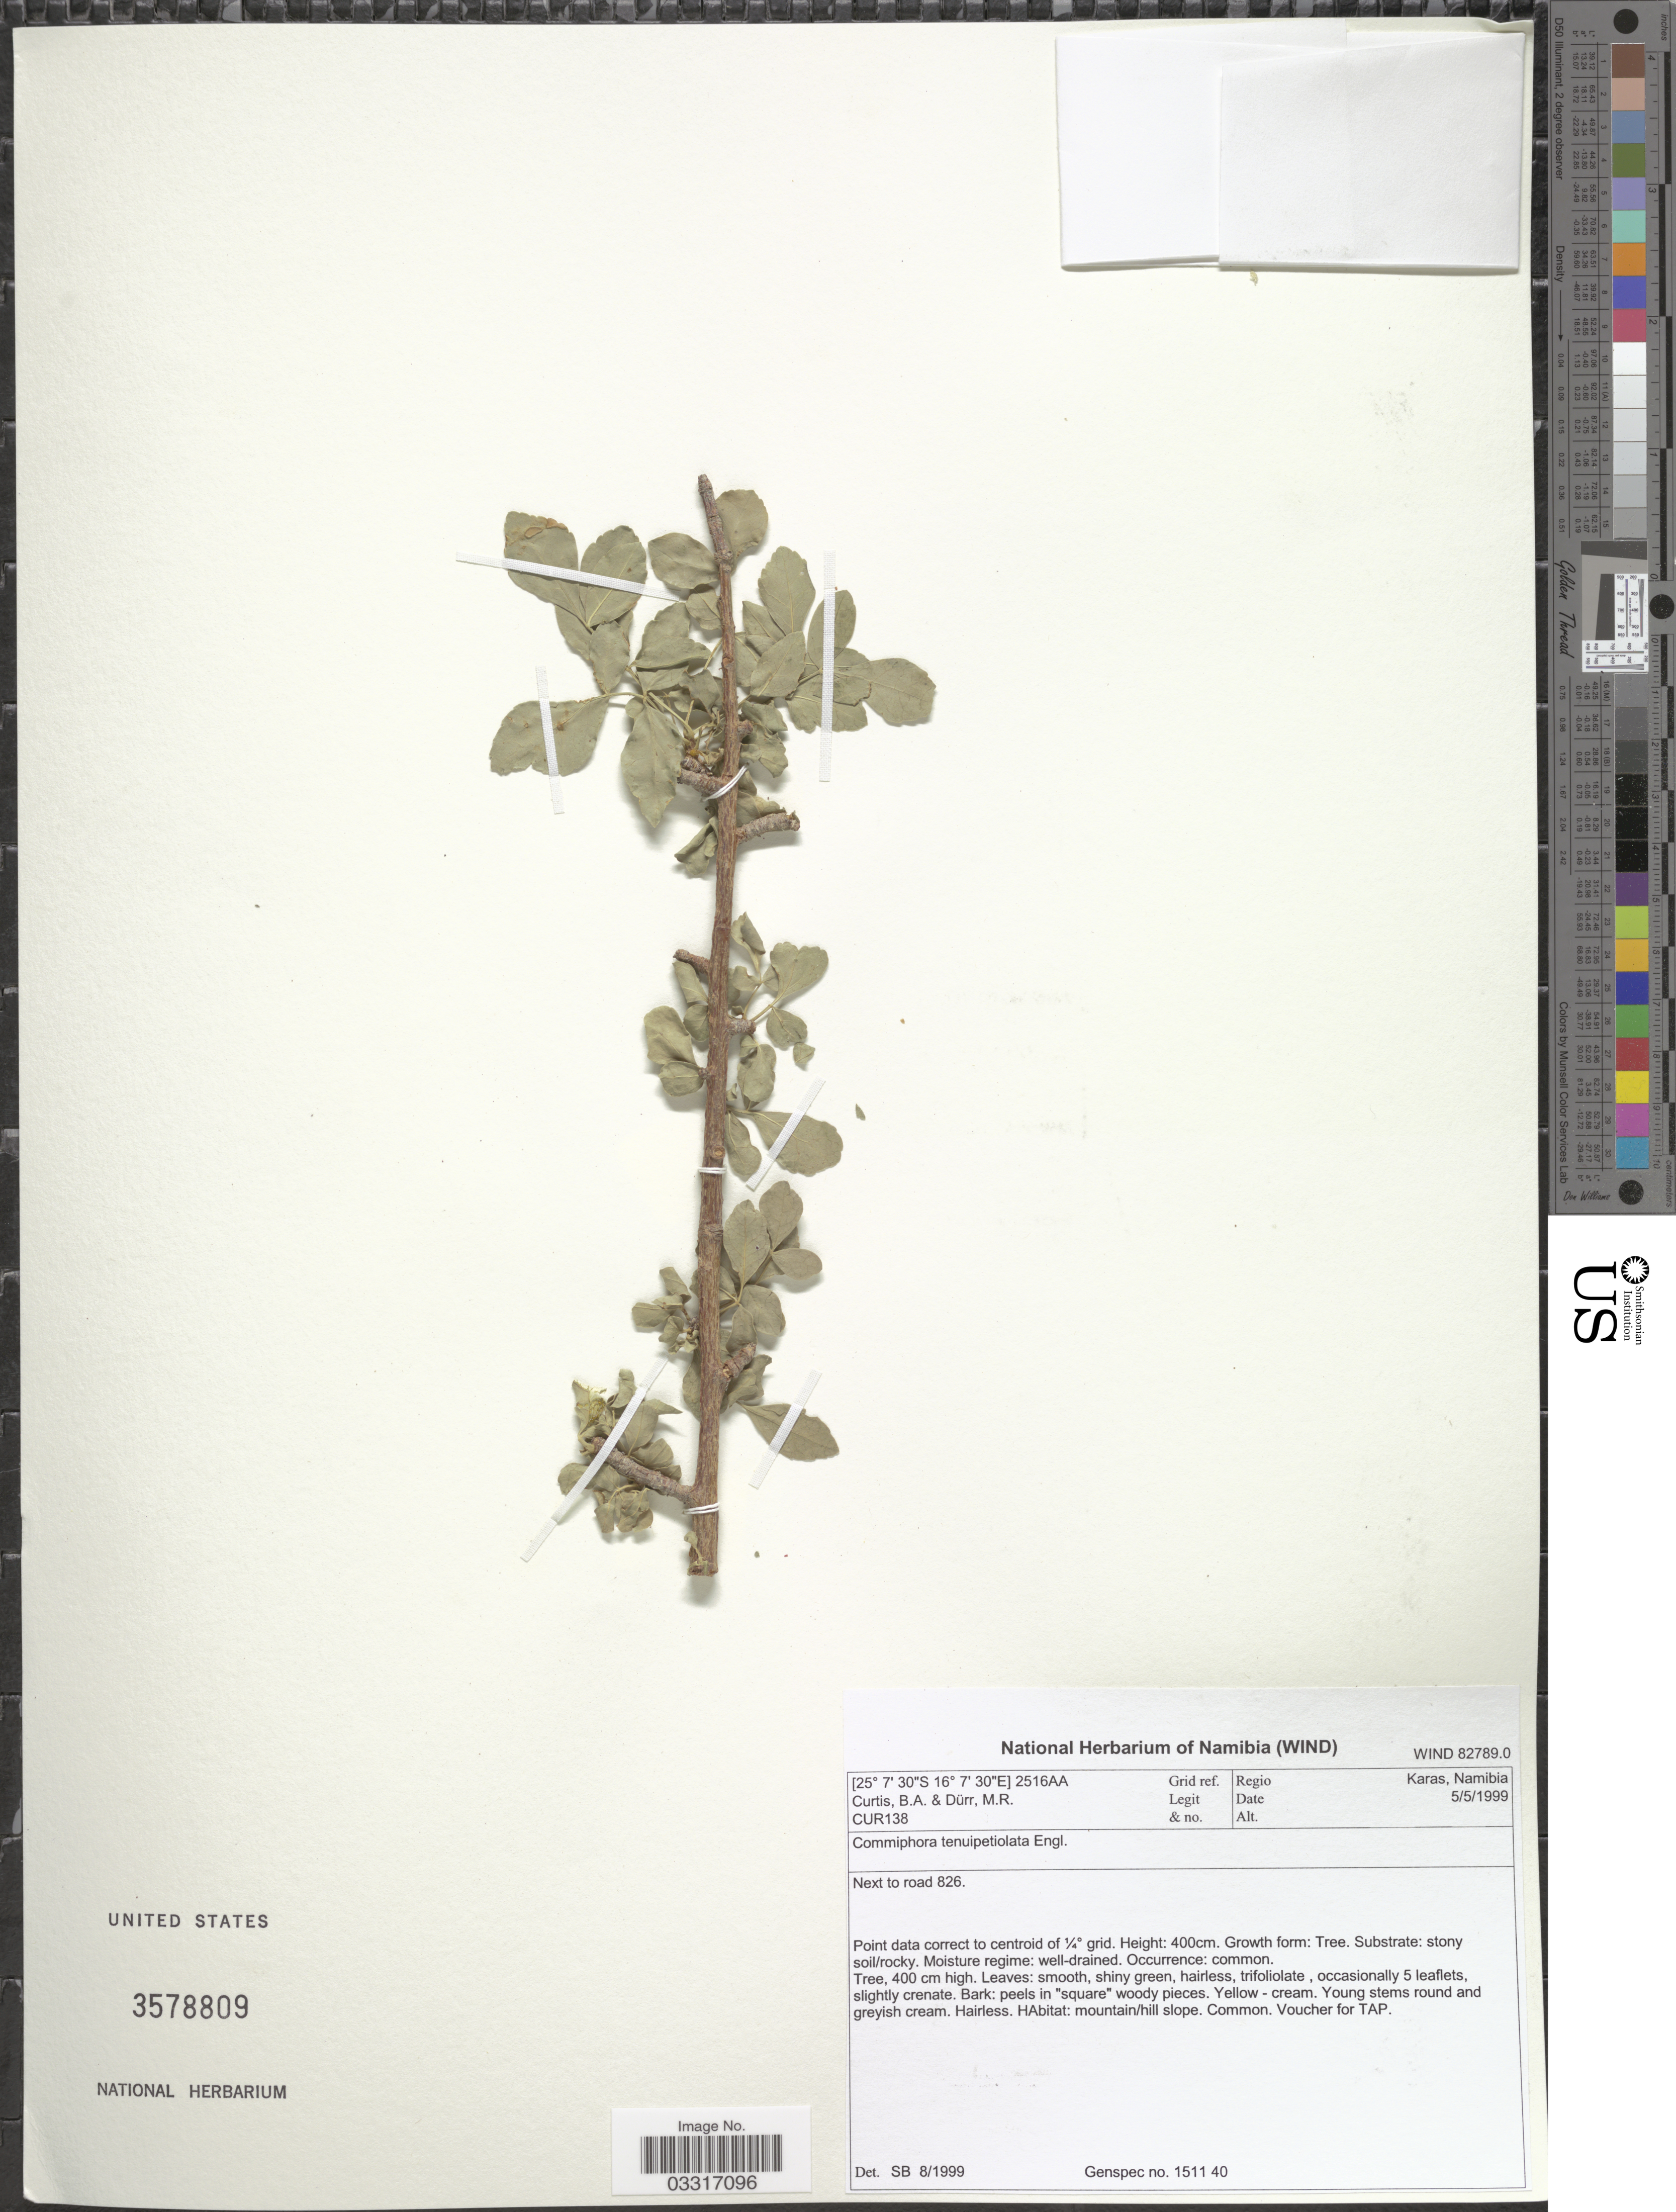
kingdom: Plantae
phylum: Tracheophyta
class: Magnoliopsida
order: Sapindales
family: Burseraceae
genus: Commiphora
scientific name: Commiphora tenuipetiolata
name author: Engl.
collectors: B. A. Curtis & M. Dürr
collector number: CUR138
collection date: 1999-05-05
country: Namibia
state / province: Karas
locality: Regio Karas. Grid ref. 2516AA. Next to road 826.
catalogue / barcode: US 3578809